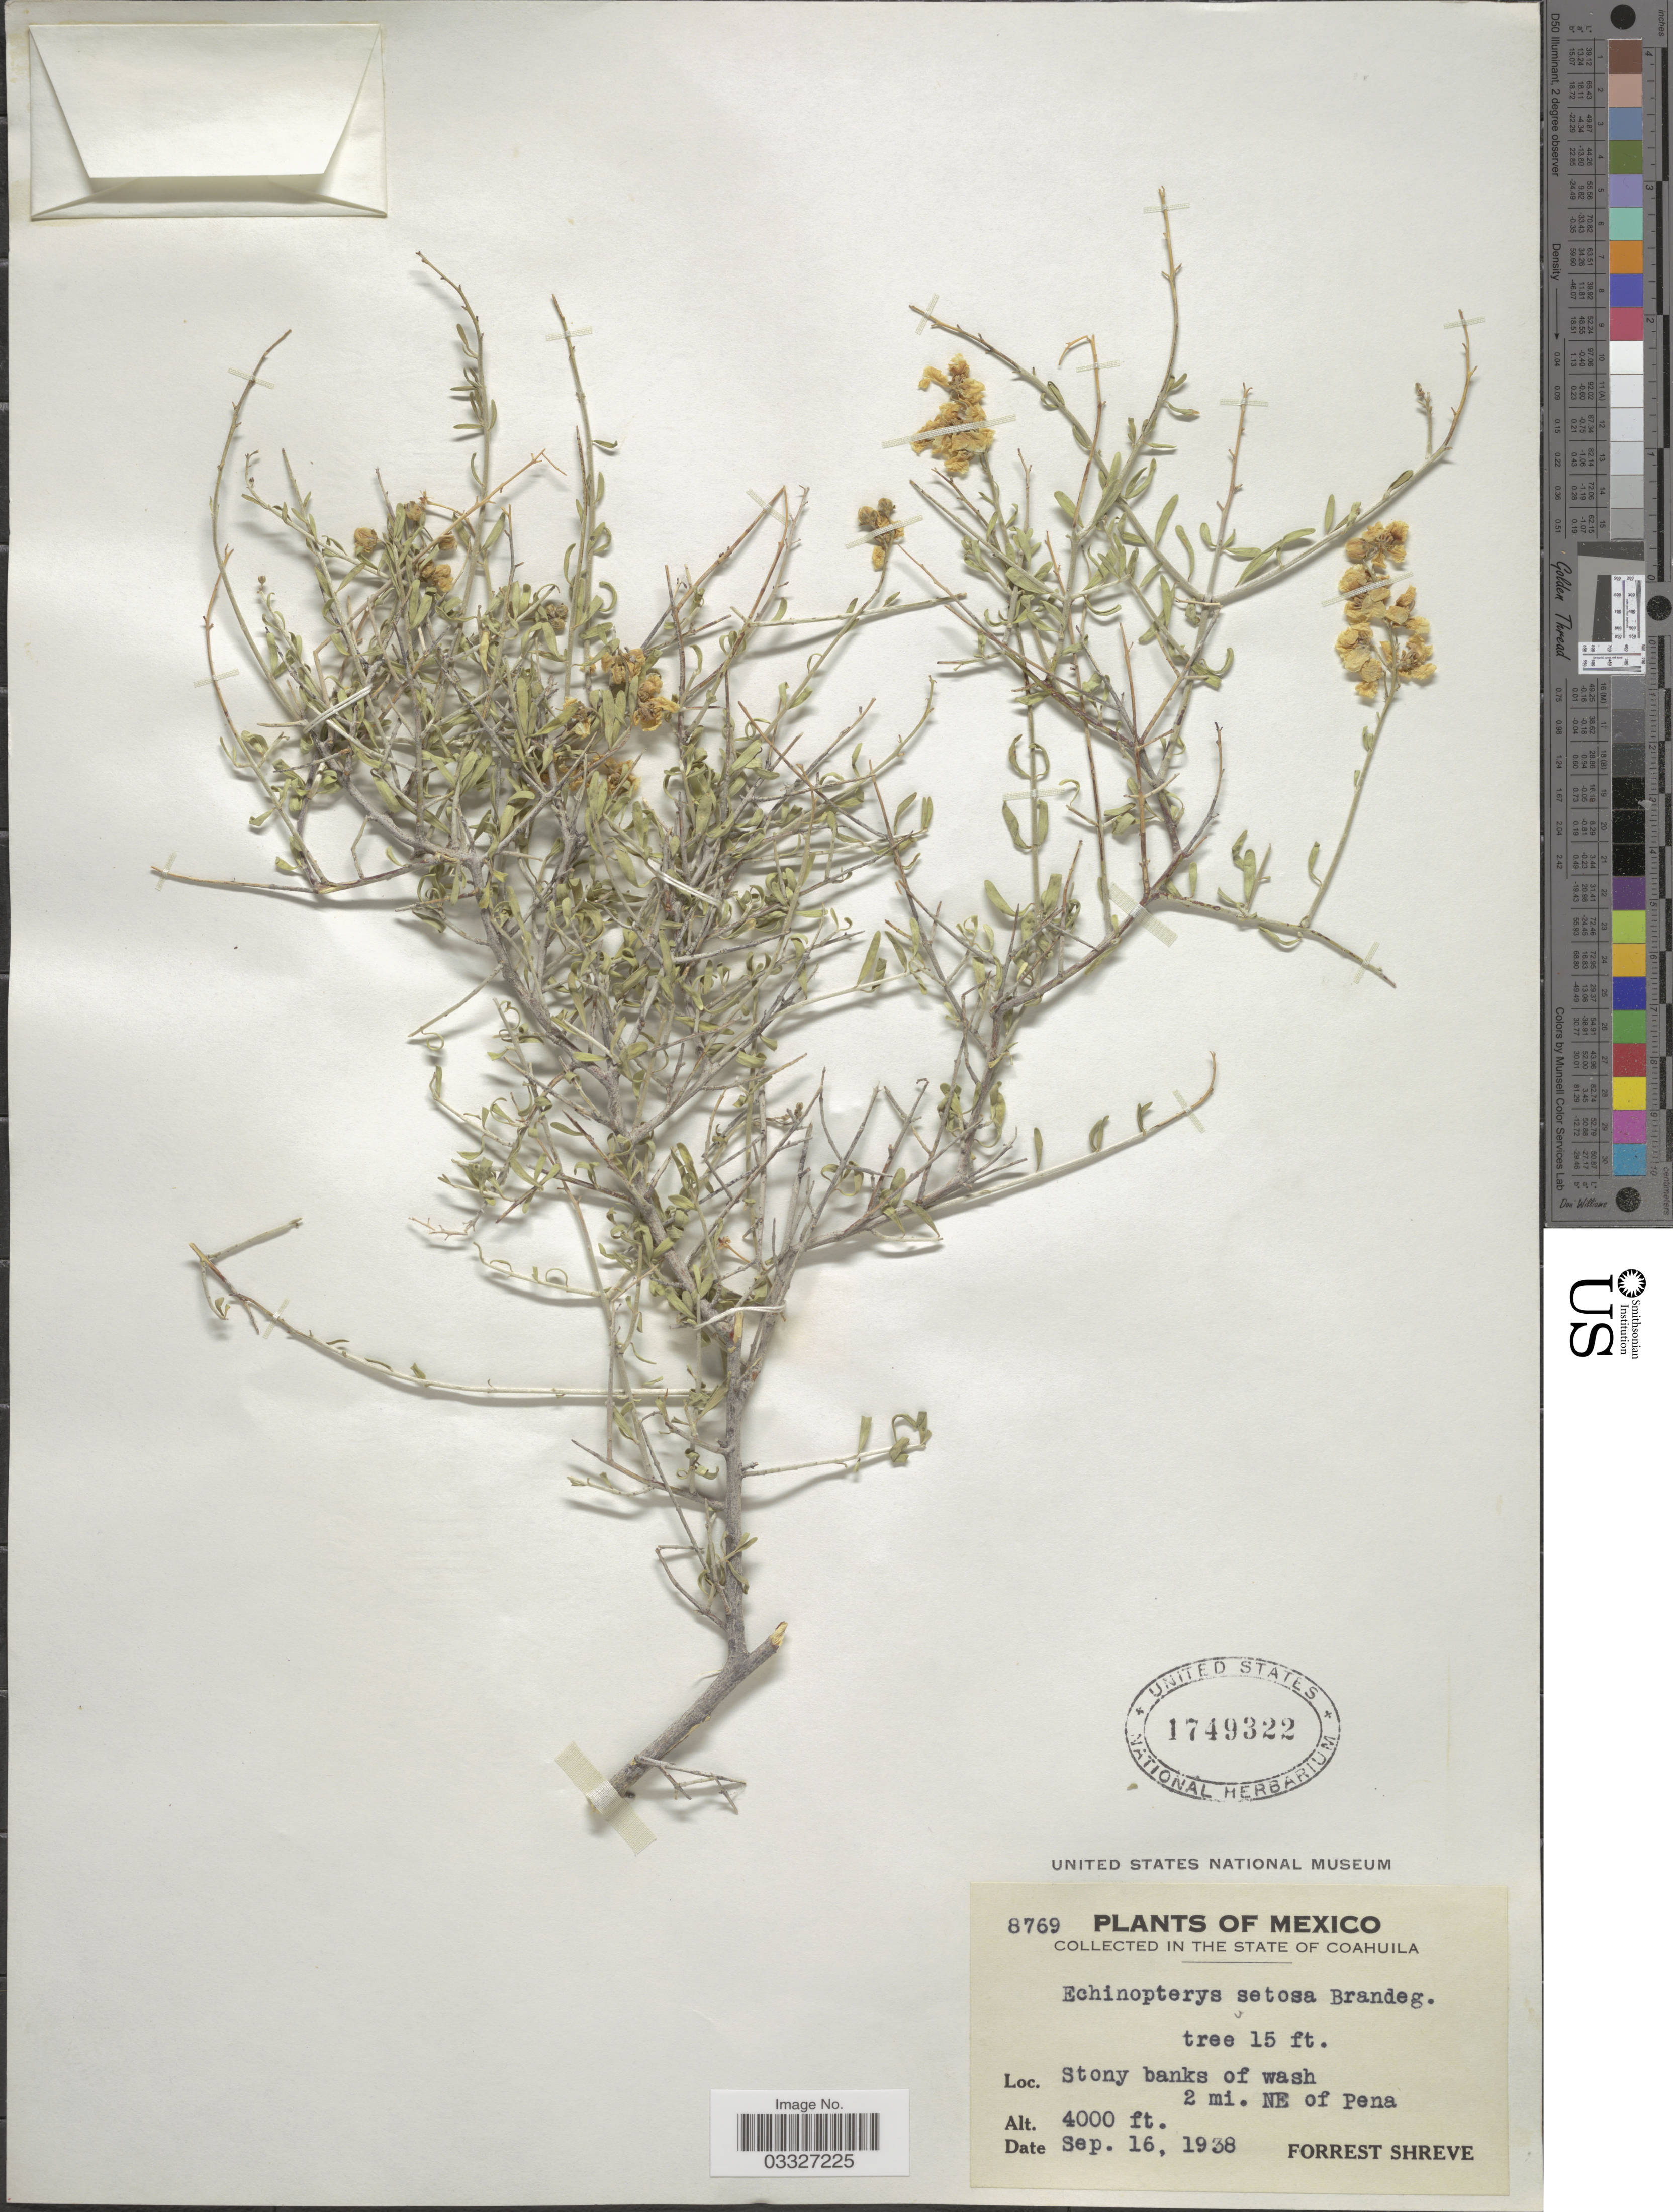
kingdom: Plantae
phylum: Tracheophyta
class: Magnoliopsida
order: Malpighiales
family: Malpighiaceae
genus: Echinopterys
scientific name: Echinopterys setosa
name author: Brandegee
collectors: F. Shreve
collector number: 8769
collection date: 1938-09-16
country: Mexico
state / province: Coahuila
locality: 2 mi. NE of Pena.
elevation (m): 1219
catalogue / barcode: US 1749322